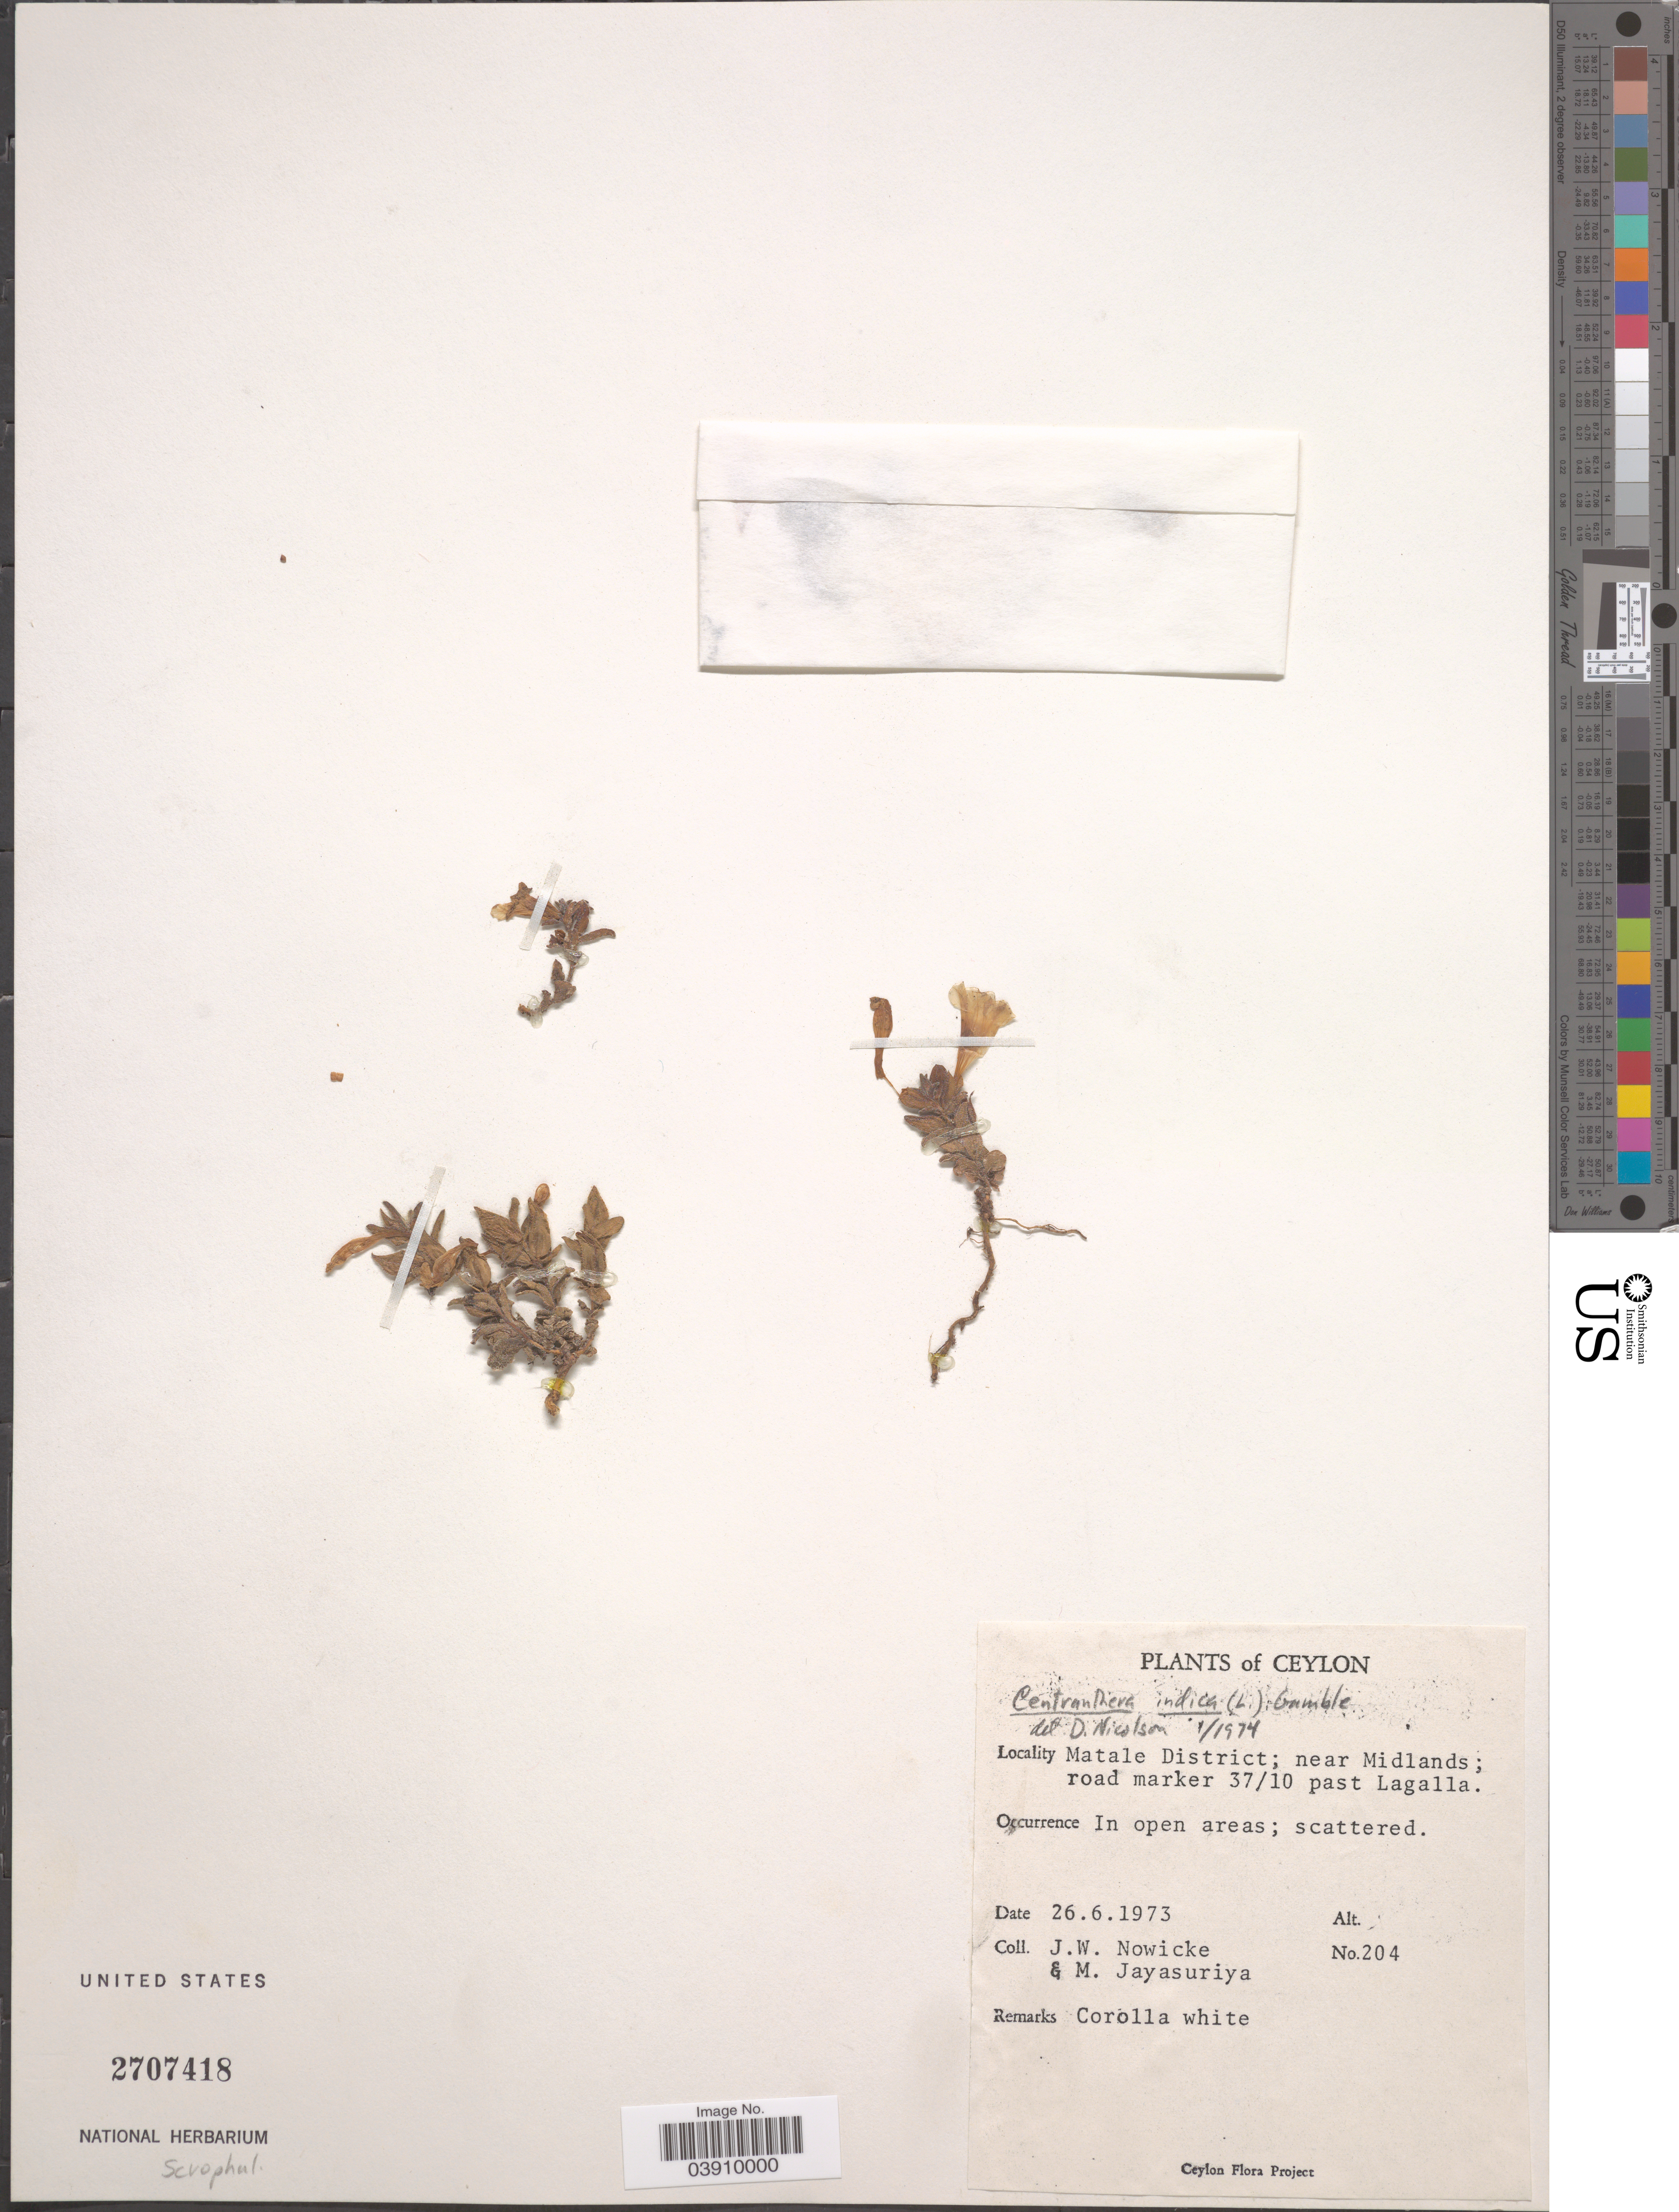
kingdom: Plantae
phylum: Tracheophyta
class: Magnoliopsida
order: Lamiales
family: Orobanchaceae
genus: Centranthera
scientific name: Centranthera indica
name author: (L.) Gamble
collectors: J. W. Nowicke & M. Jayasuriya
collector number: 204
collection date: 1973-06-26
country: Sri Lanka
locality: Ceylon. Matale District; near Midlands; road marker 37/10 past Lagalla.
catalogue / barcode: US 2707418